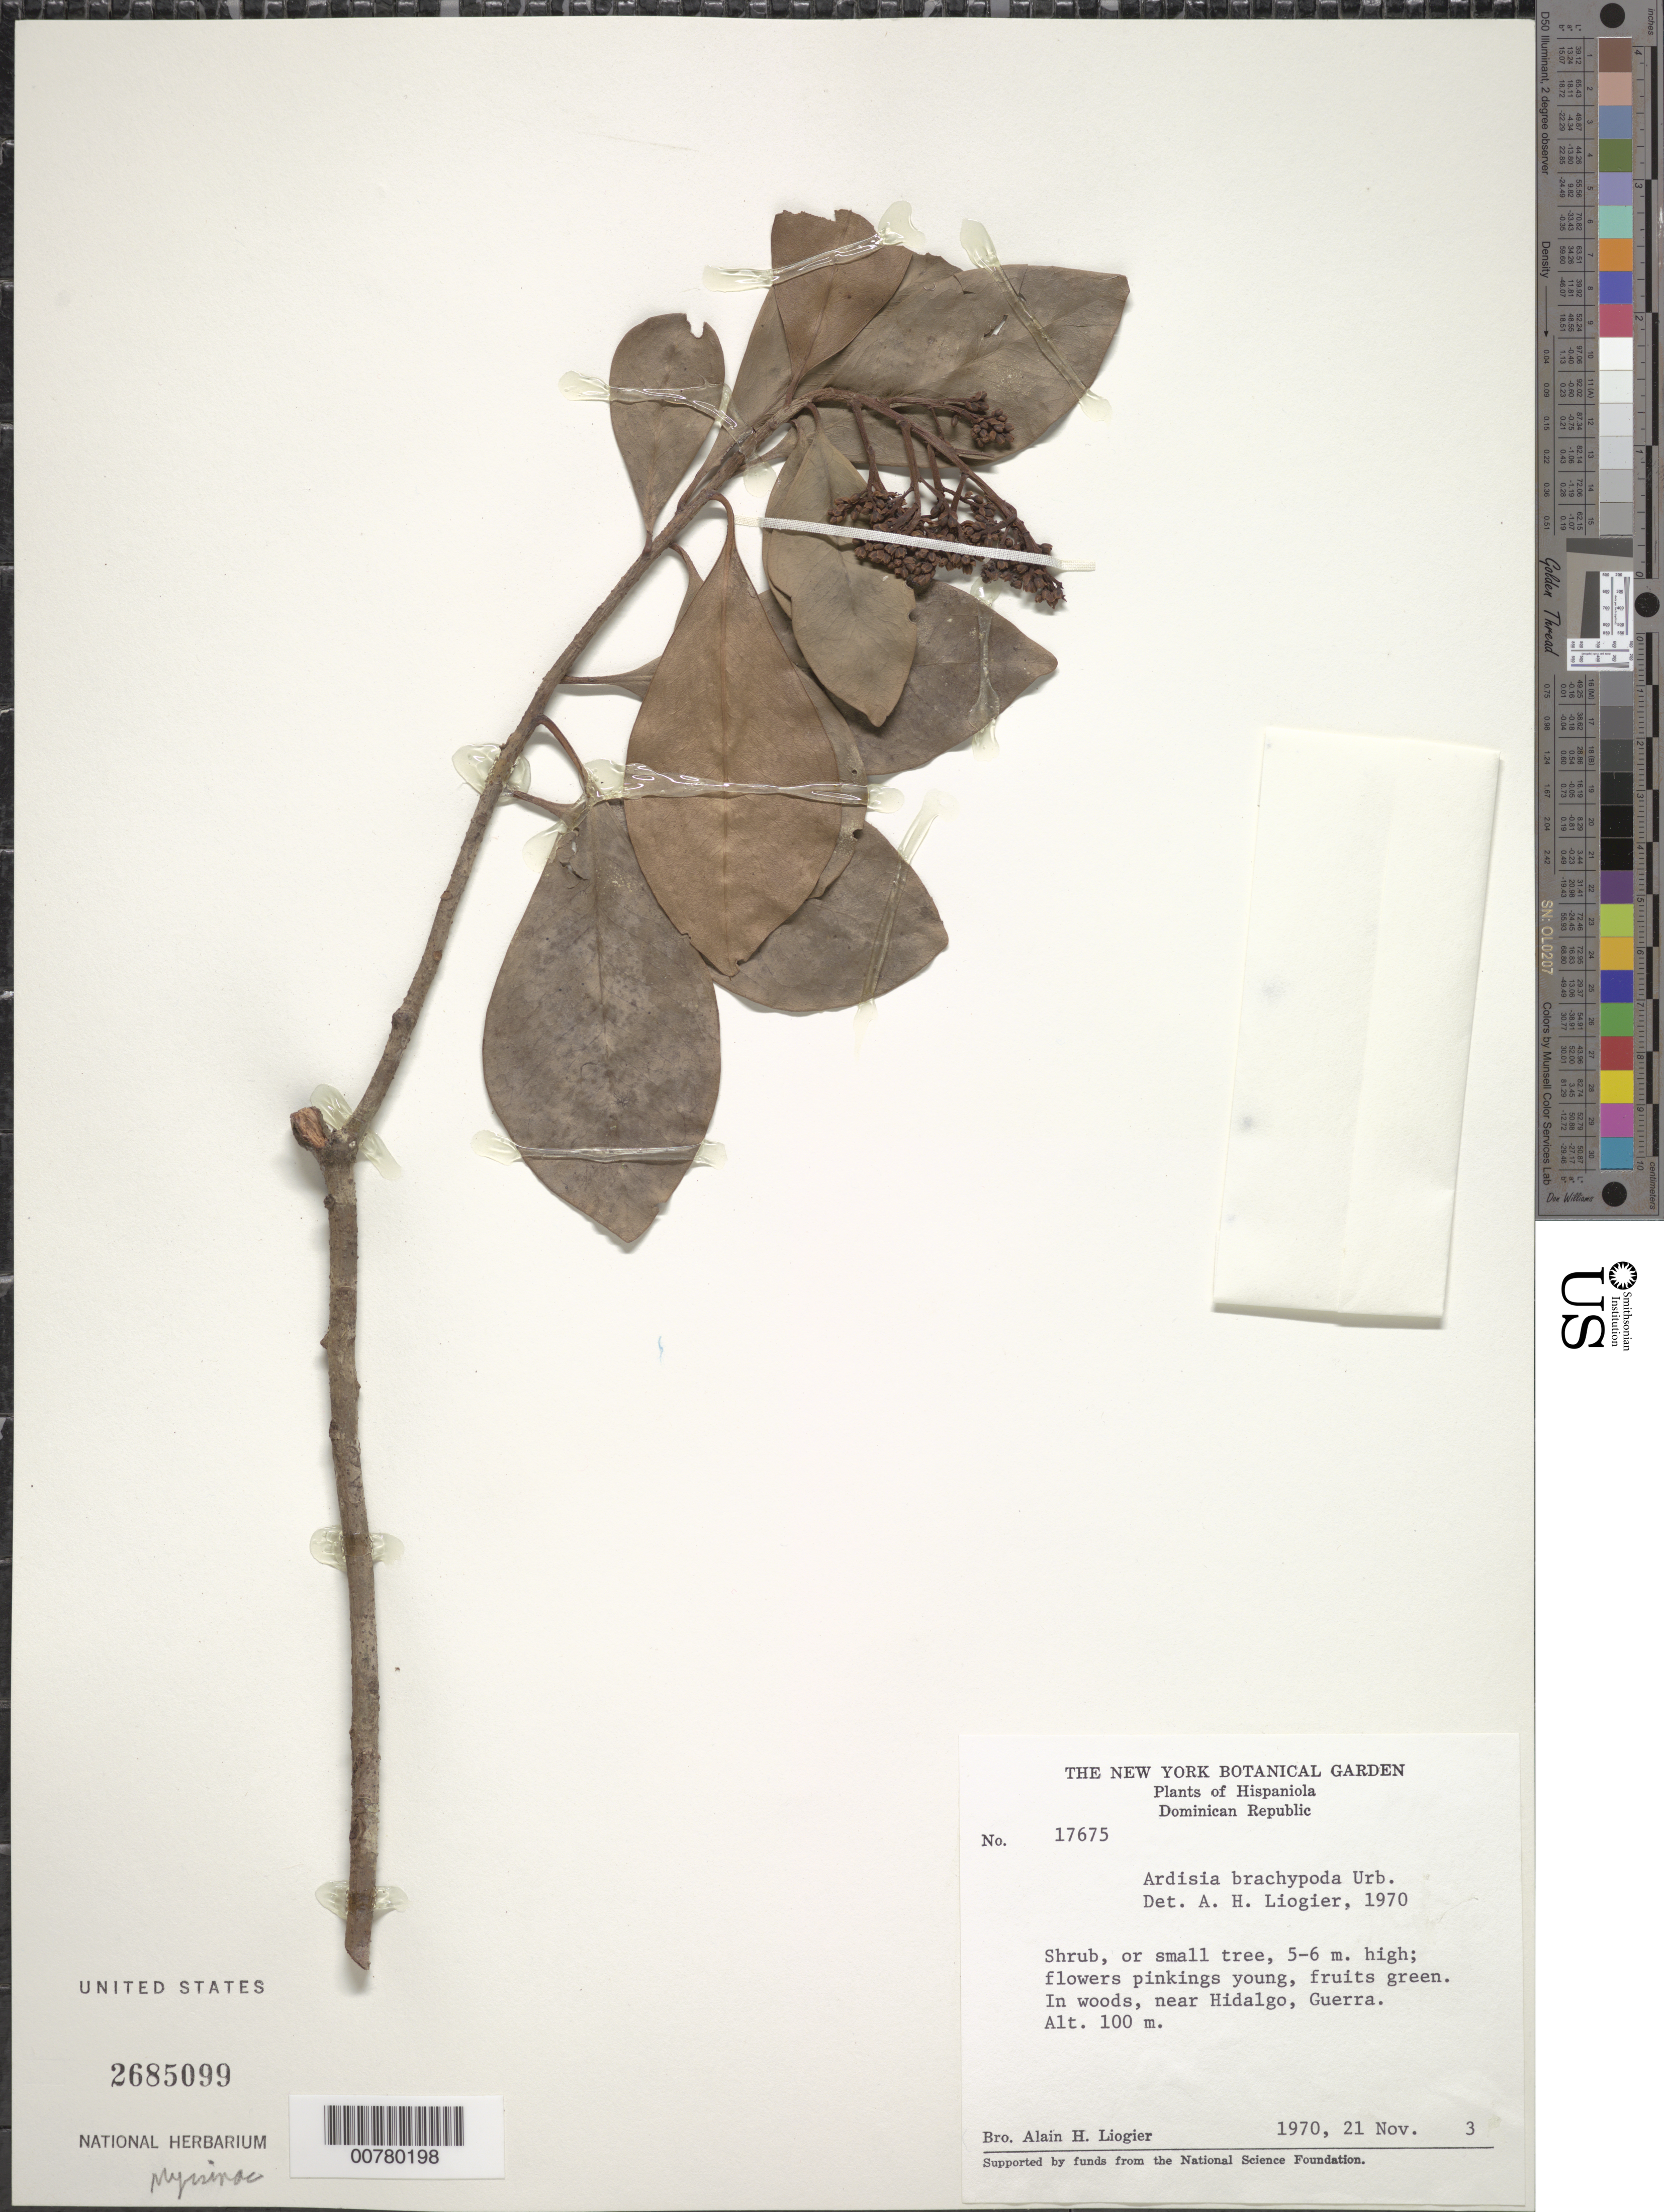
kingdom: Plantae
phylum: Tracheophyta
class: Magnoliopsida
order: Ericales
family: Primulaceae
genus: Ardisia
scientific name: Ardisia brachypoda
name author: Urb.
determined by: Liogier, Alain H.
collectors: A. H. Liogier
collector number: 17675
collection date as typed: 21 Nov 1970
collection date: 1970-11-21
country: Dominican Republic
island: Hispaniola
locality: Guerra, near Hidalgo.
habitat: In woods.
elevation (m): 100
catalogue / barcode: US 2685099